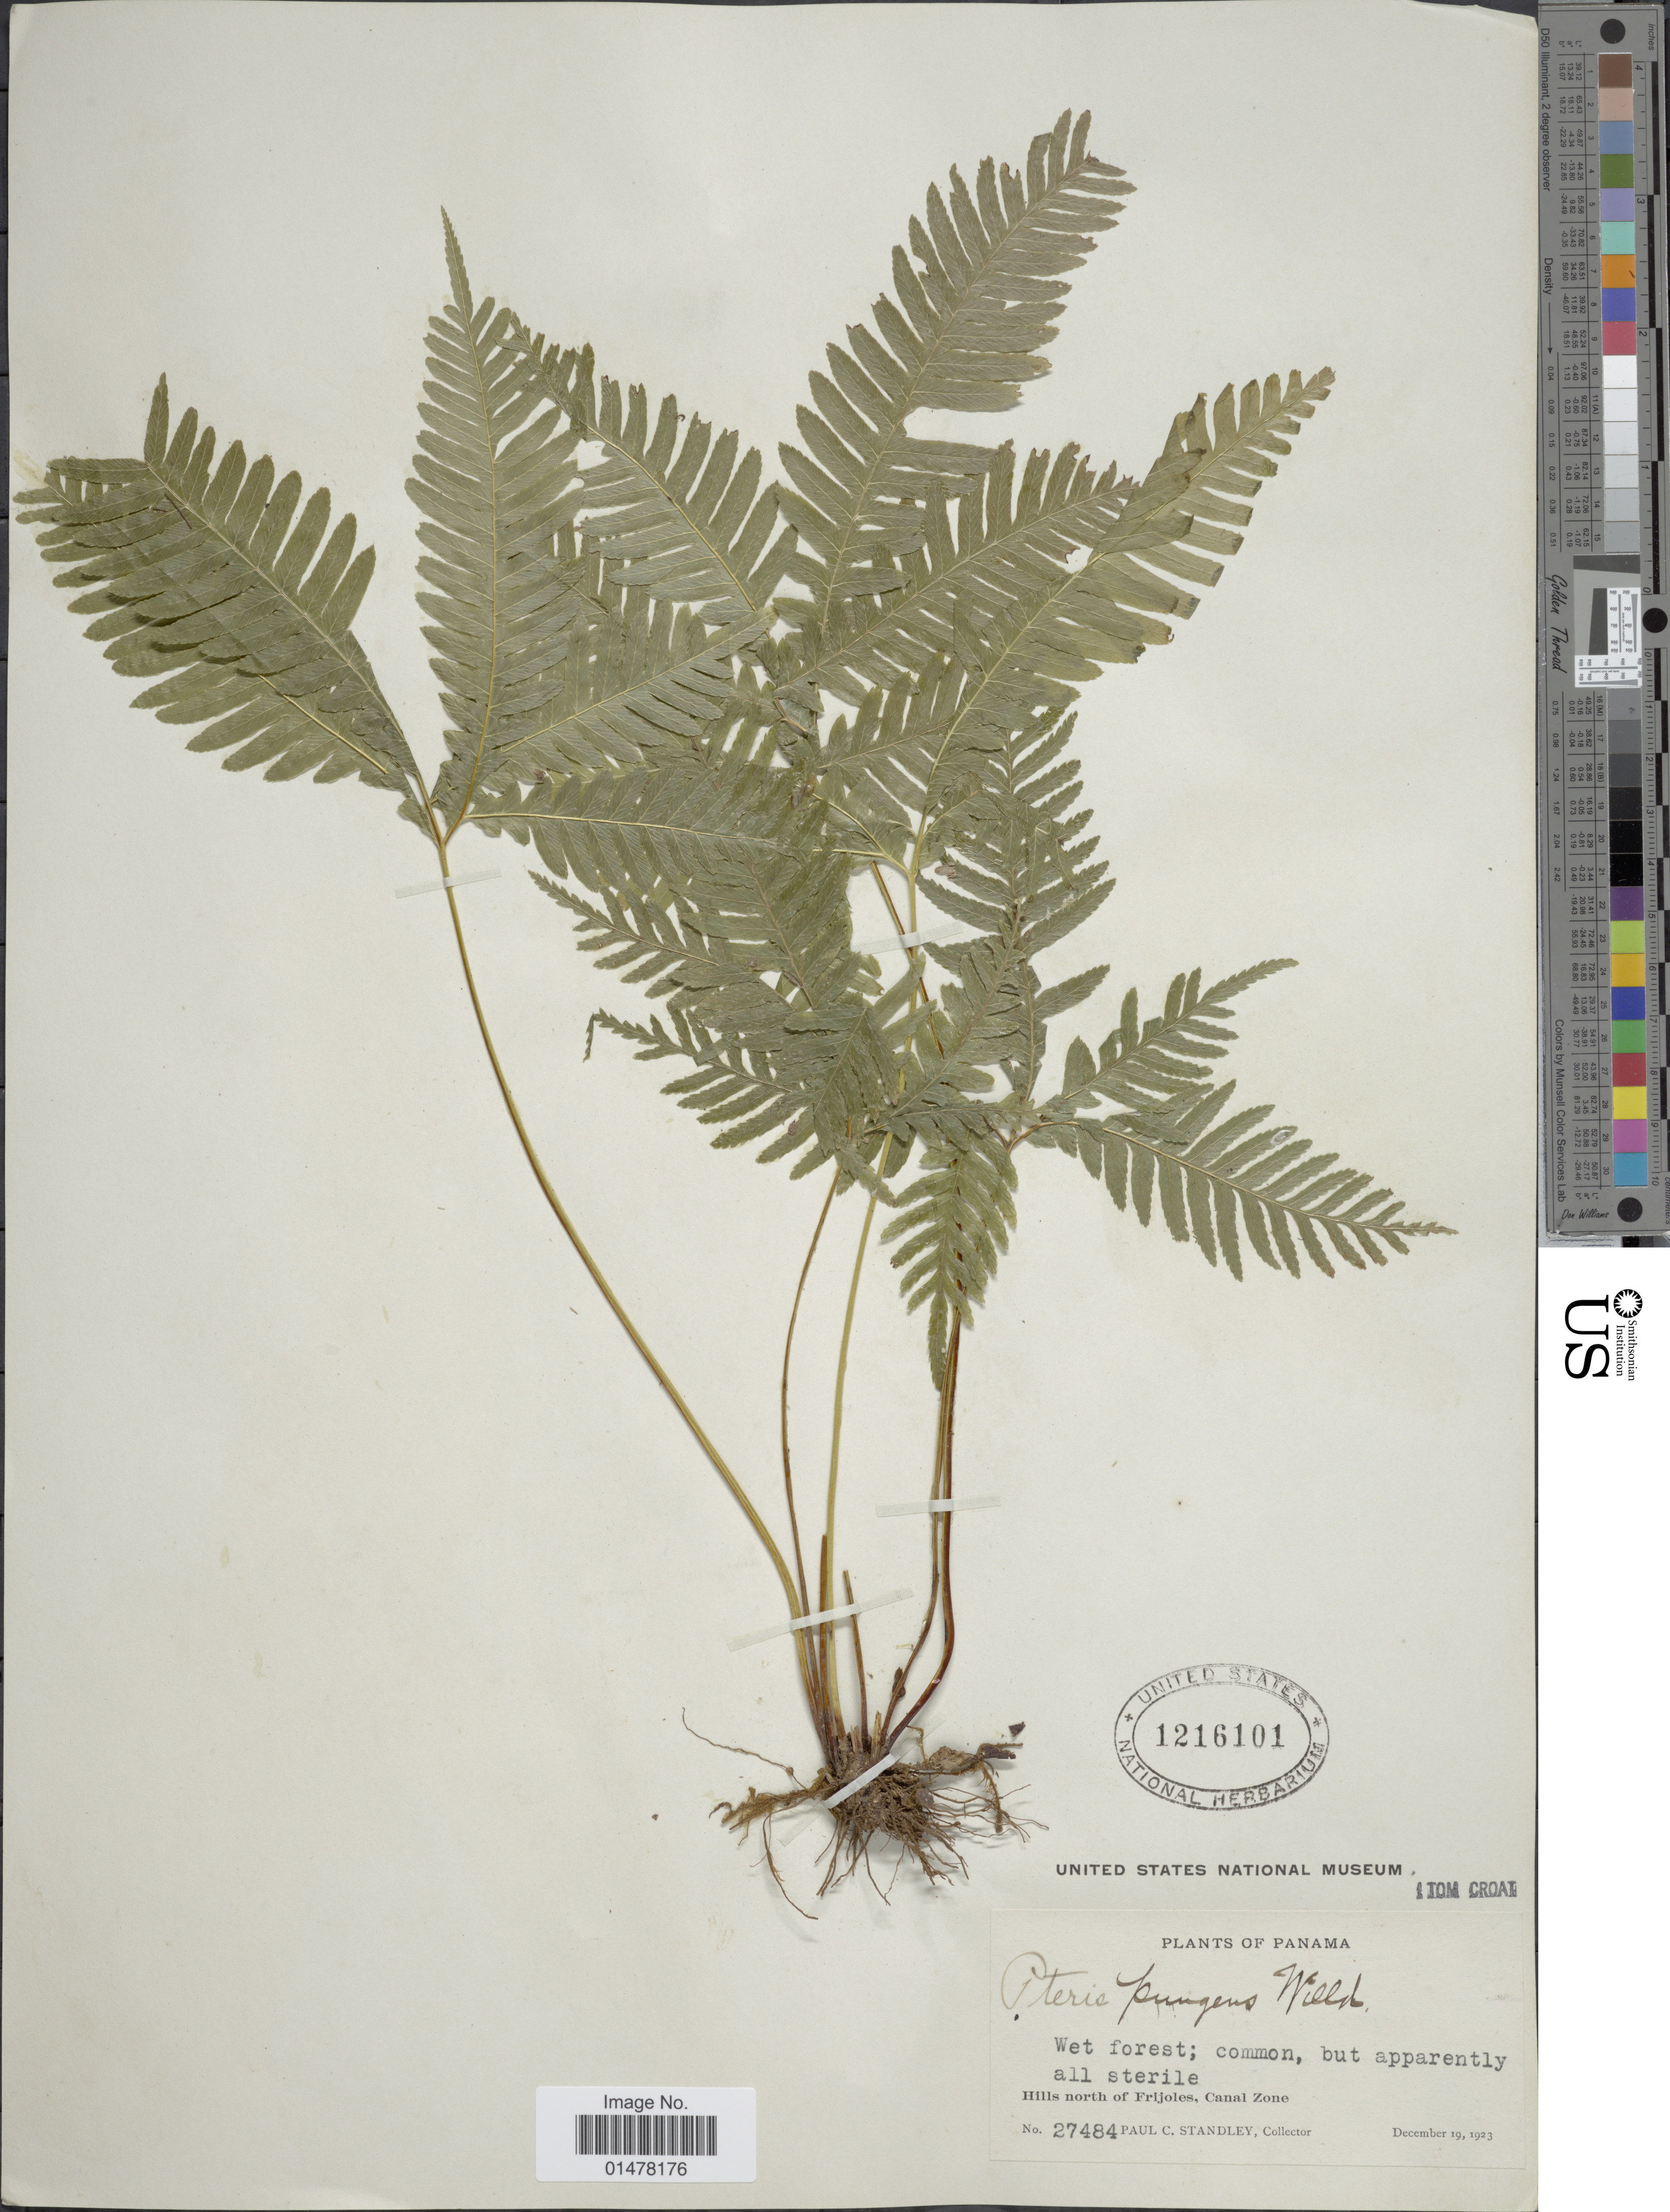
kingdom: Plantae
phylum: Tracheophyta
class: Polypodiopsida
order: Polypodiales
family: Pteridaceae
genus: Pteris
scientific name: Pteris pungens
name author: Willd.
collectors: P. C. Standley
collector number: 27484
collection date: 1923-12-19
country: Panama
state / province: Colón / Panamá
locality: Plants of Panama, Hills north of Frijoles, Canal Zone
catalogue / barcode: US 1216101